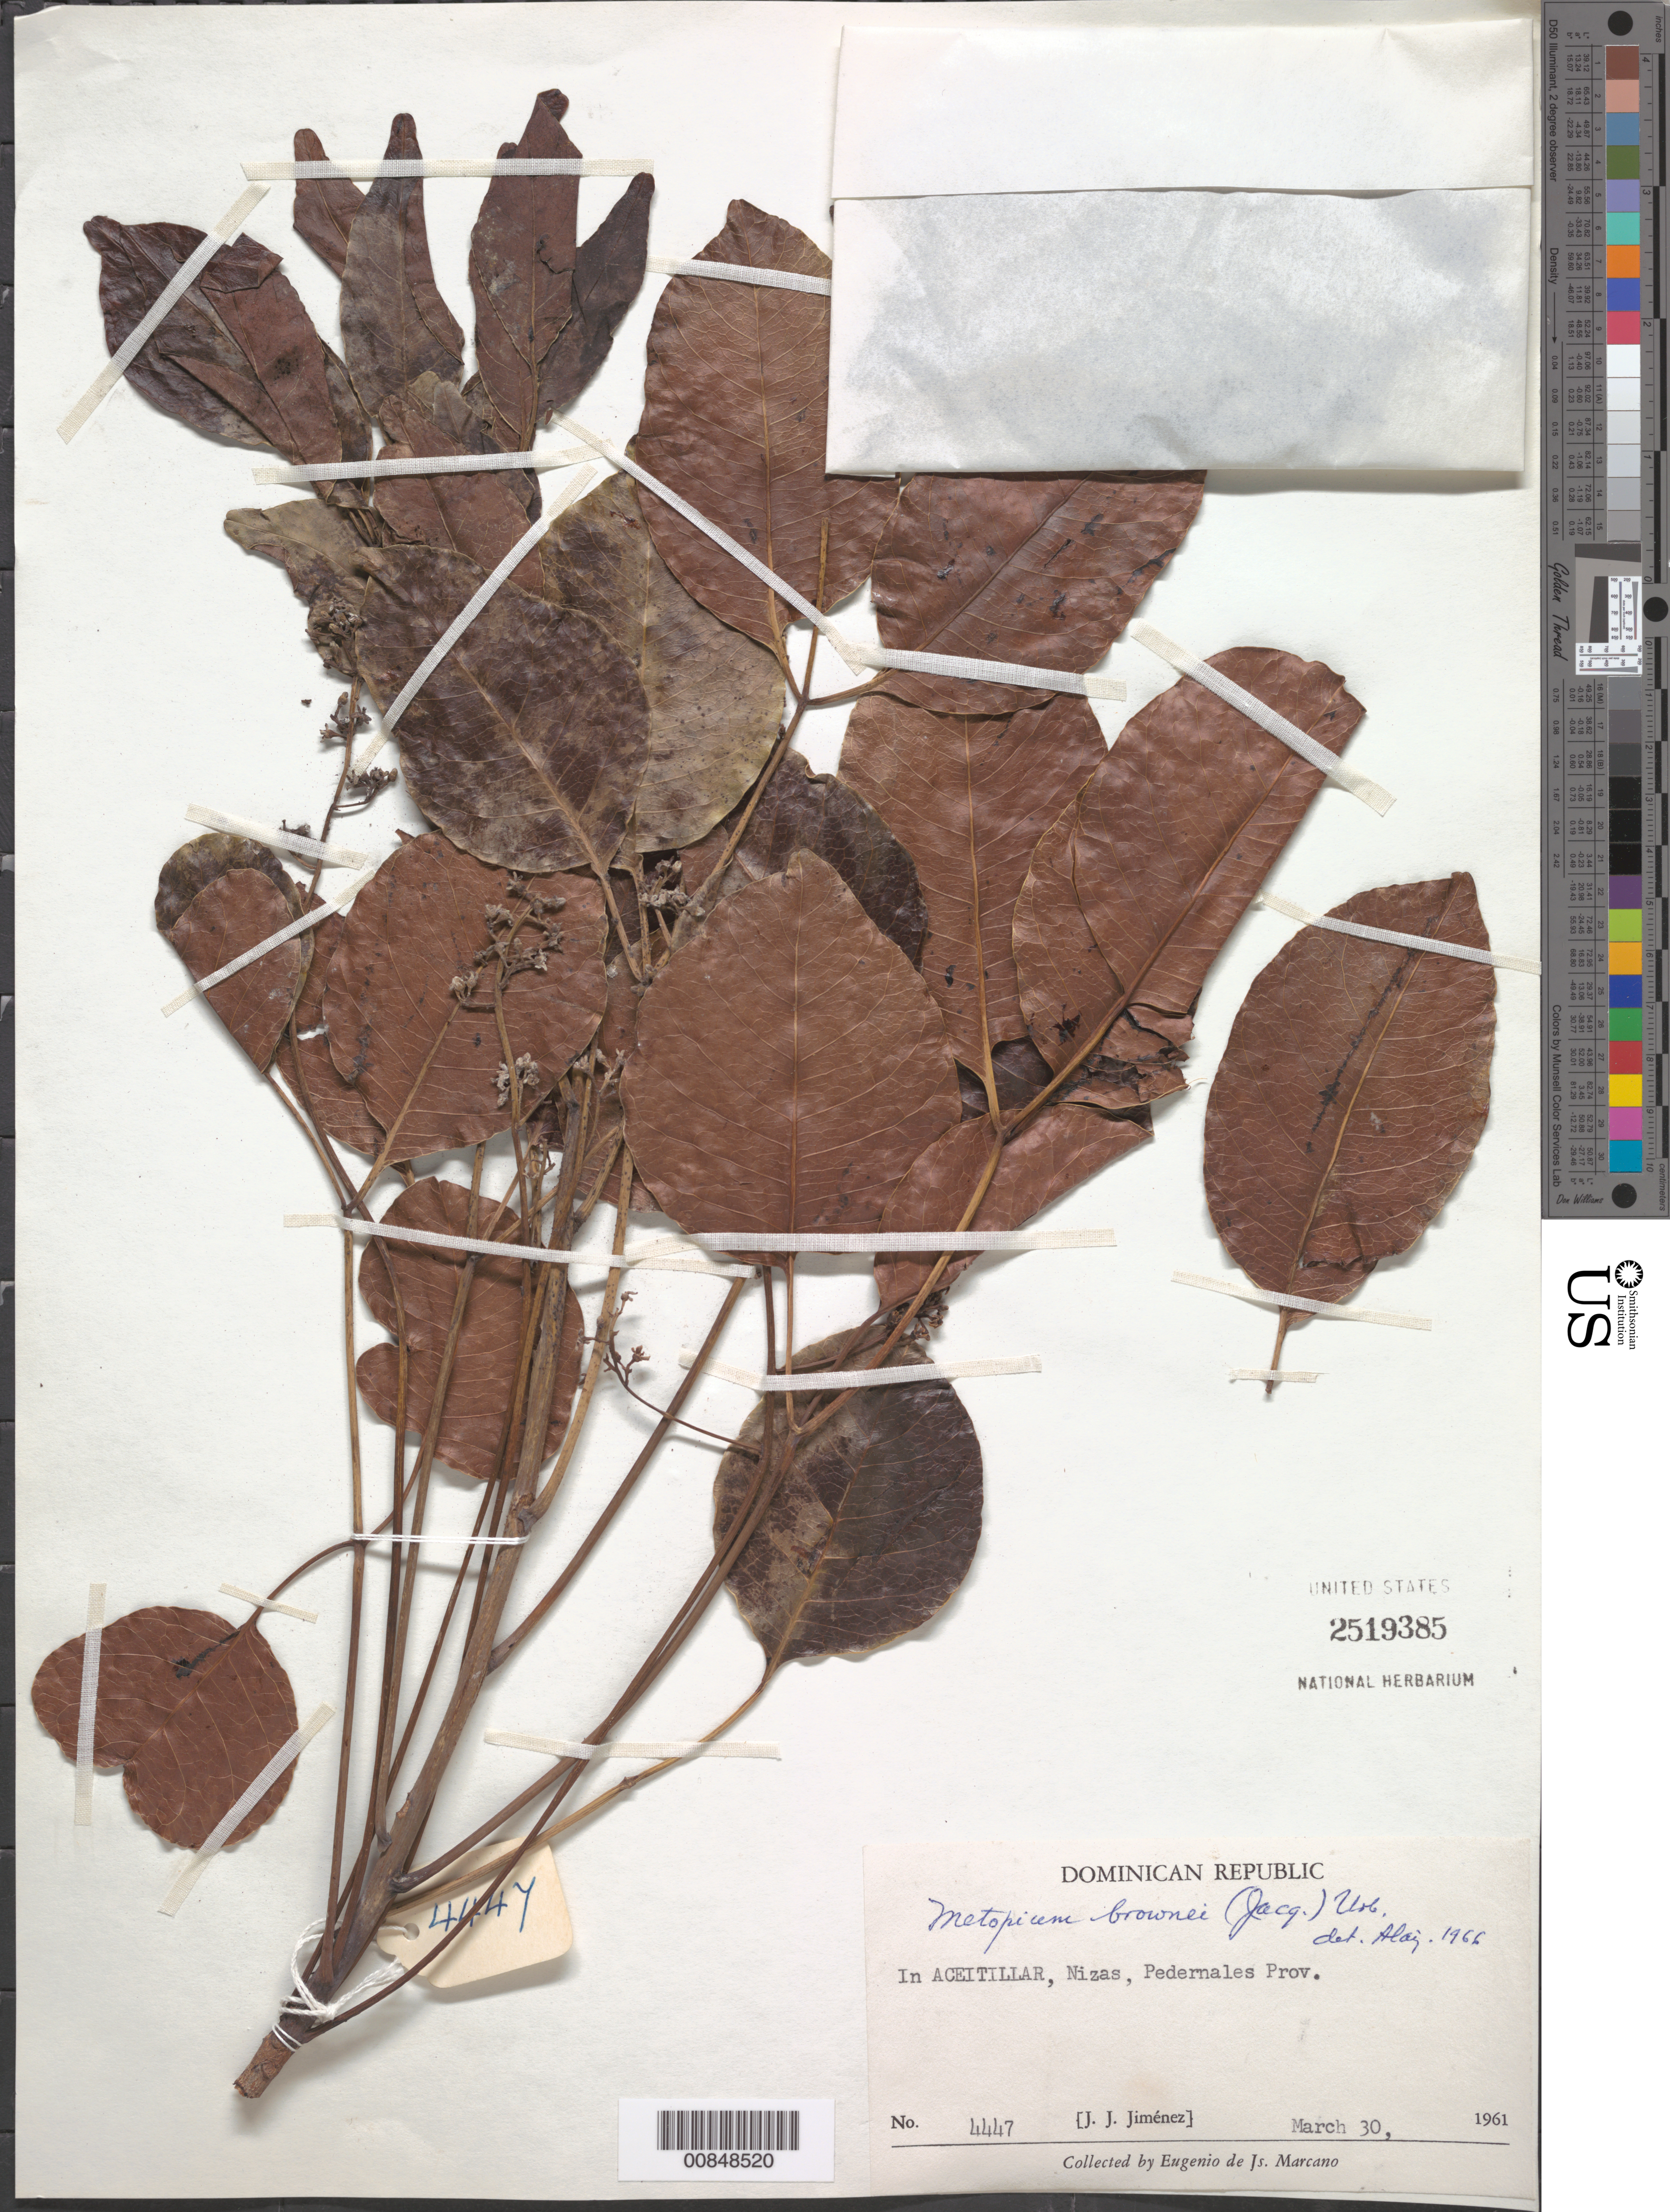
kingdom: Plantae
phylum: Tracheophyta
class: Magnoliopsida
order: Sapindales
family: Anacardiaceae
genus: Metopium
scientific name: Metopium brownei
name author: (Jacq.) Urb.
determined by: Liogier, Alain H.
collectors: J. J. Jiménez Almonte & E. J. Marcano F.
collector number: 4447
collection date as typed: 30 Mar 1961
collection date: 1961-03-30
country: Dominican Republic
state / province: Pedernales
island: Hispaniola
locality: In Aceitillar, Nizas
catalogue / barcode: US 2519385